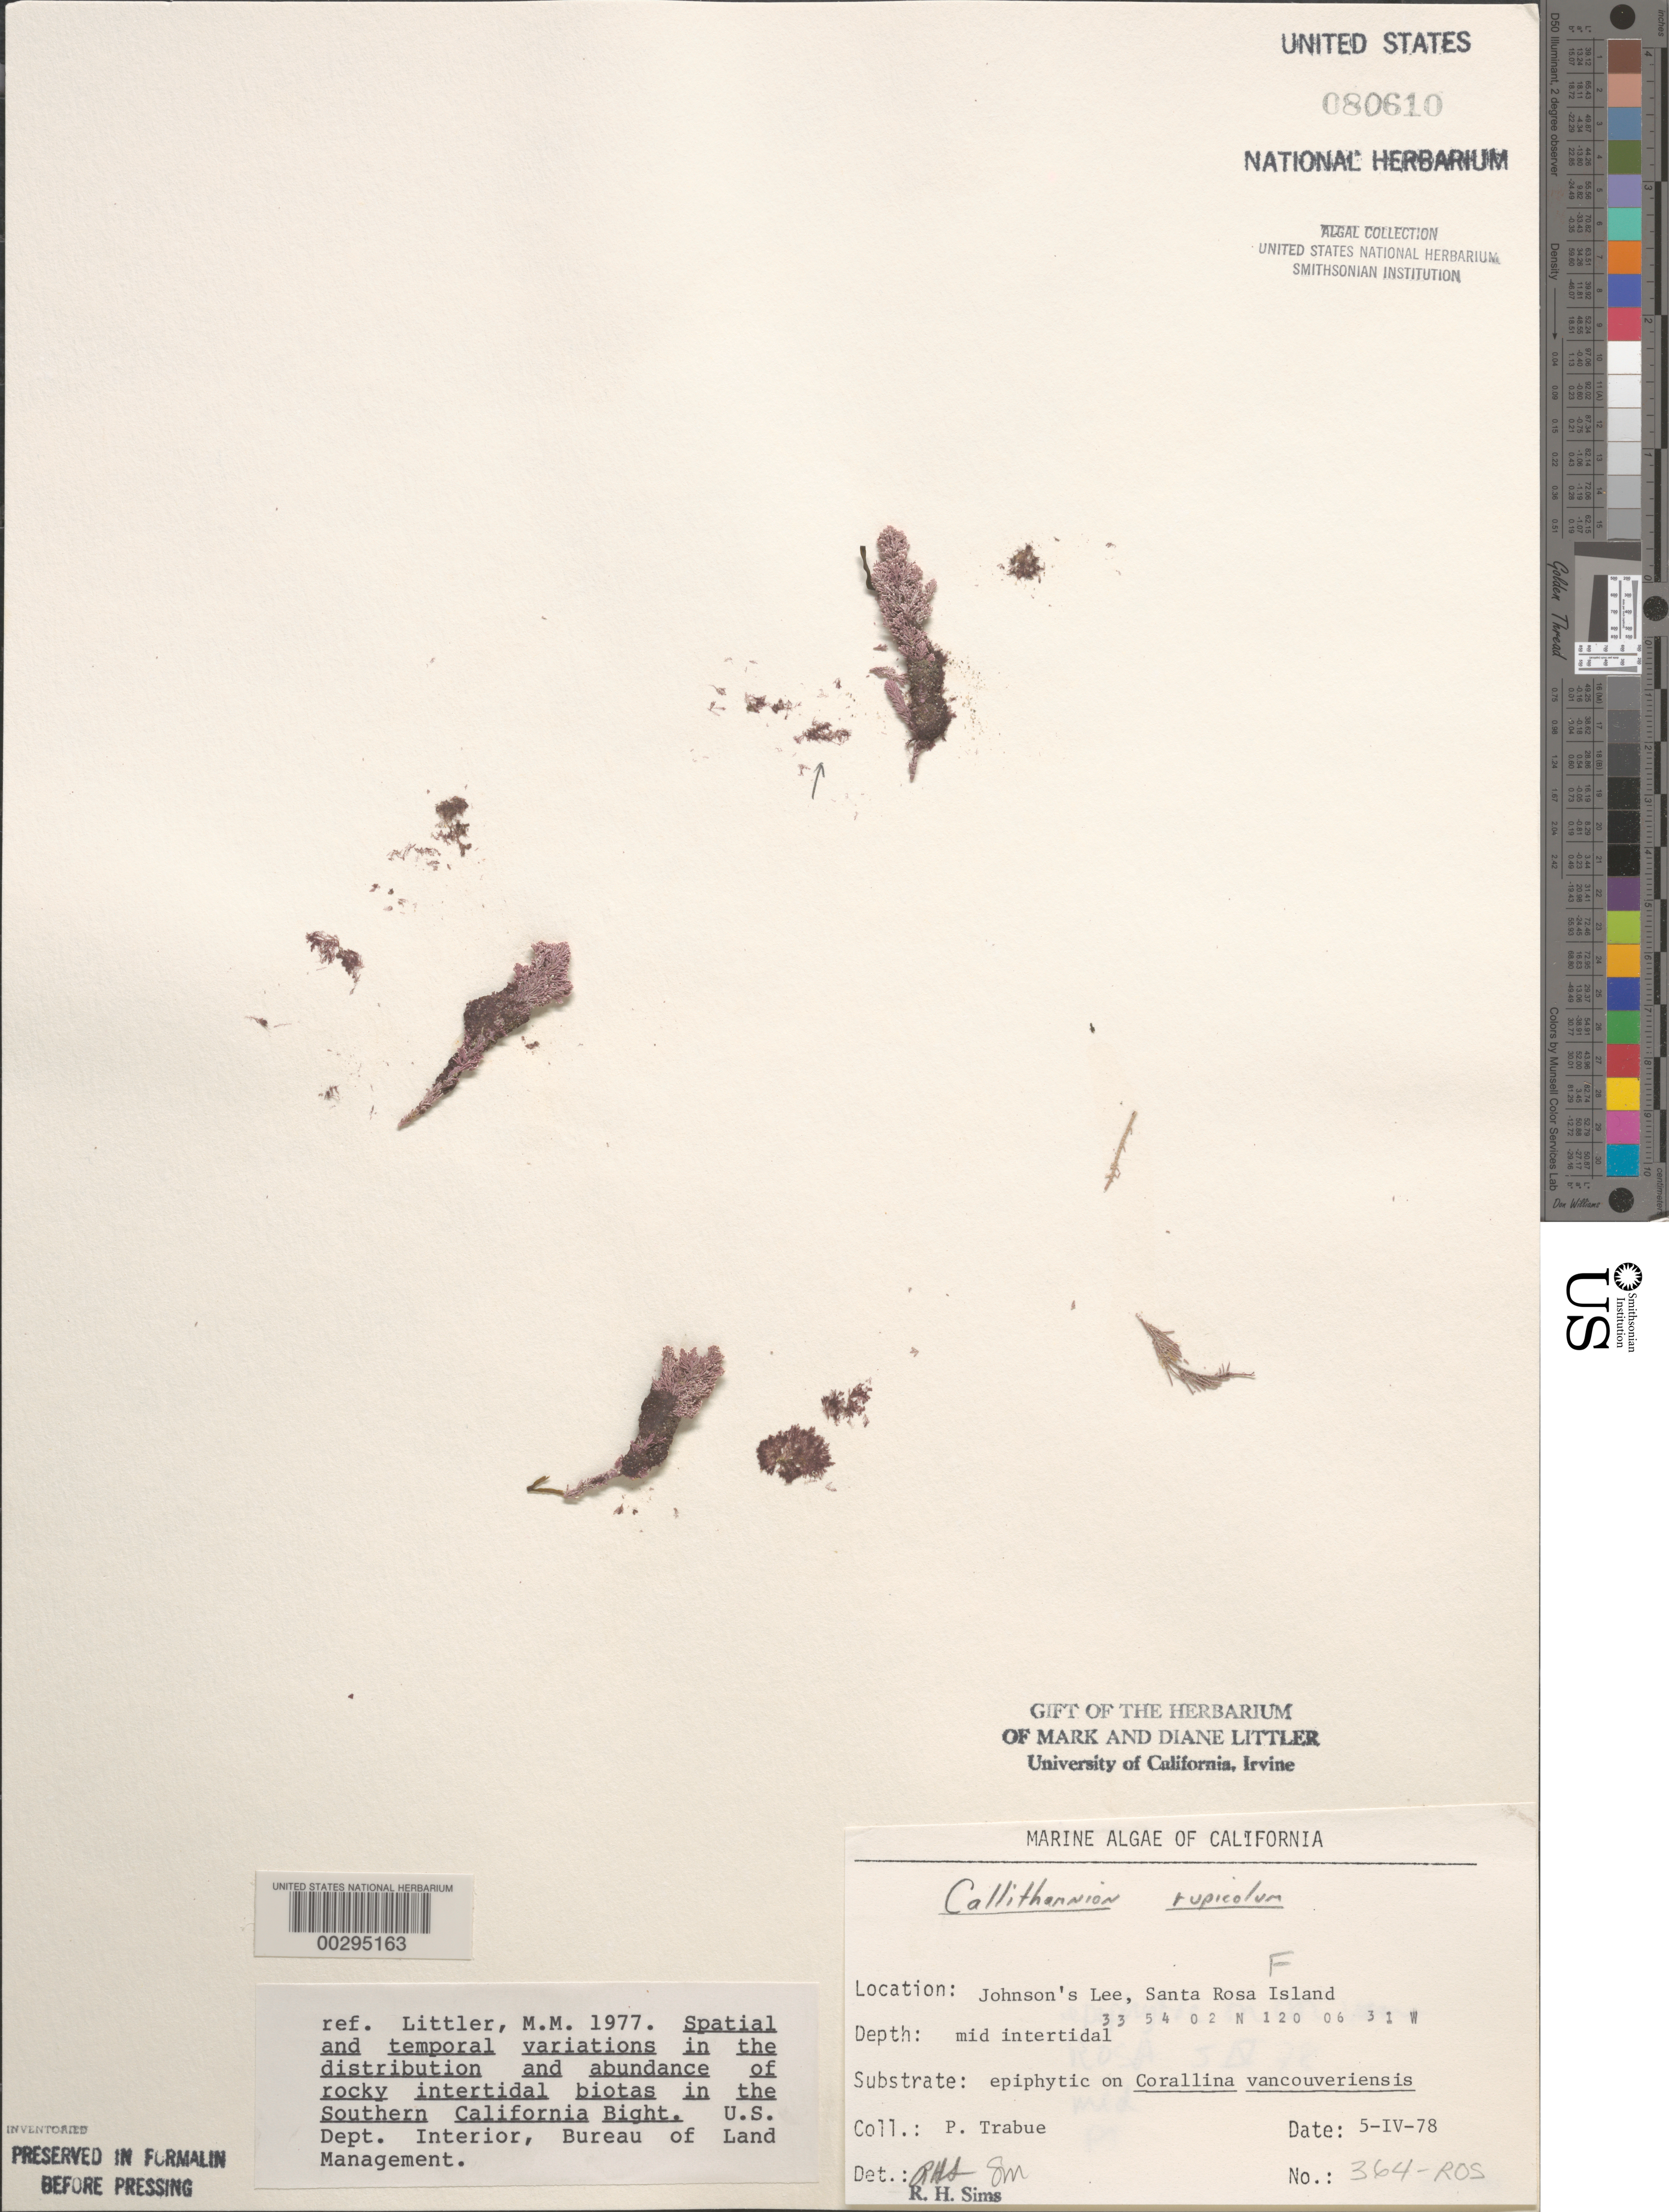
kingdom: Plantae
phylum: Rhodophyta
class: Florideophyceae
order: Ceramiales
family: Callithamniaceae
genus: Callithamnion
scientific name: Callithamnion rupicolum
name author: (C.L. Anderson) C.L. Anderson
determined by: Sims, Robert H.; Murray, S. N.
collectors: P. J. Trabue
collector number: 364-ros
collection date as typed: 05 Apr 1978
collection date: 1978-04-05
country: United States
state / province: California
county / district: Santa Barbara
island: Santa Rosa Island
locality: Johnson's Lee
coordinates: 33 54 02 N, 120 06 31 W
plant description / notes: BLM-SOCALBIGHT Rocky Intertidal Survey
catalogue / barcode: US 80610